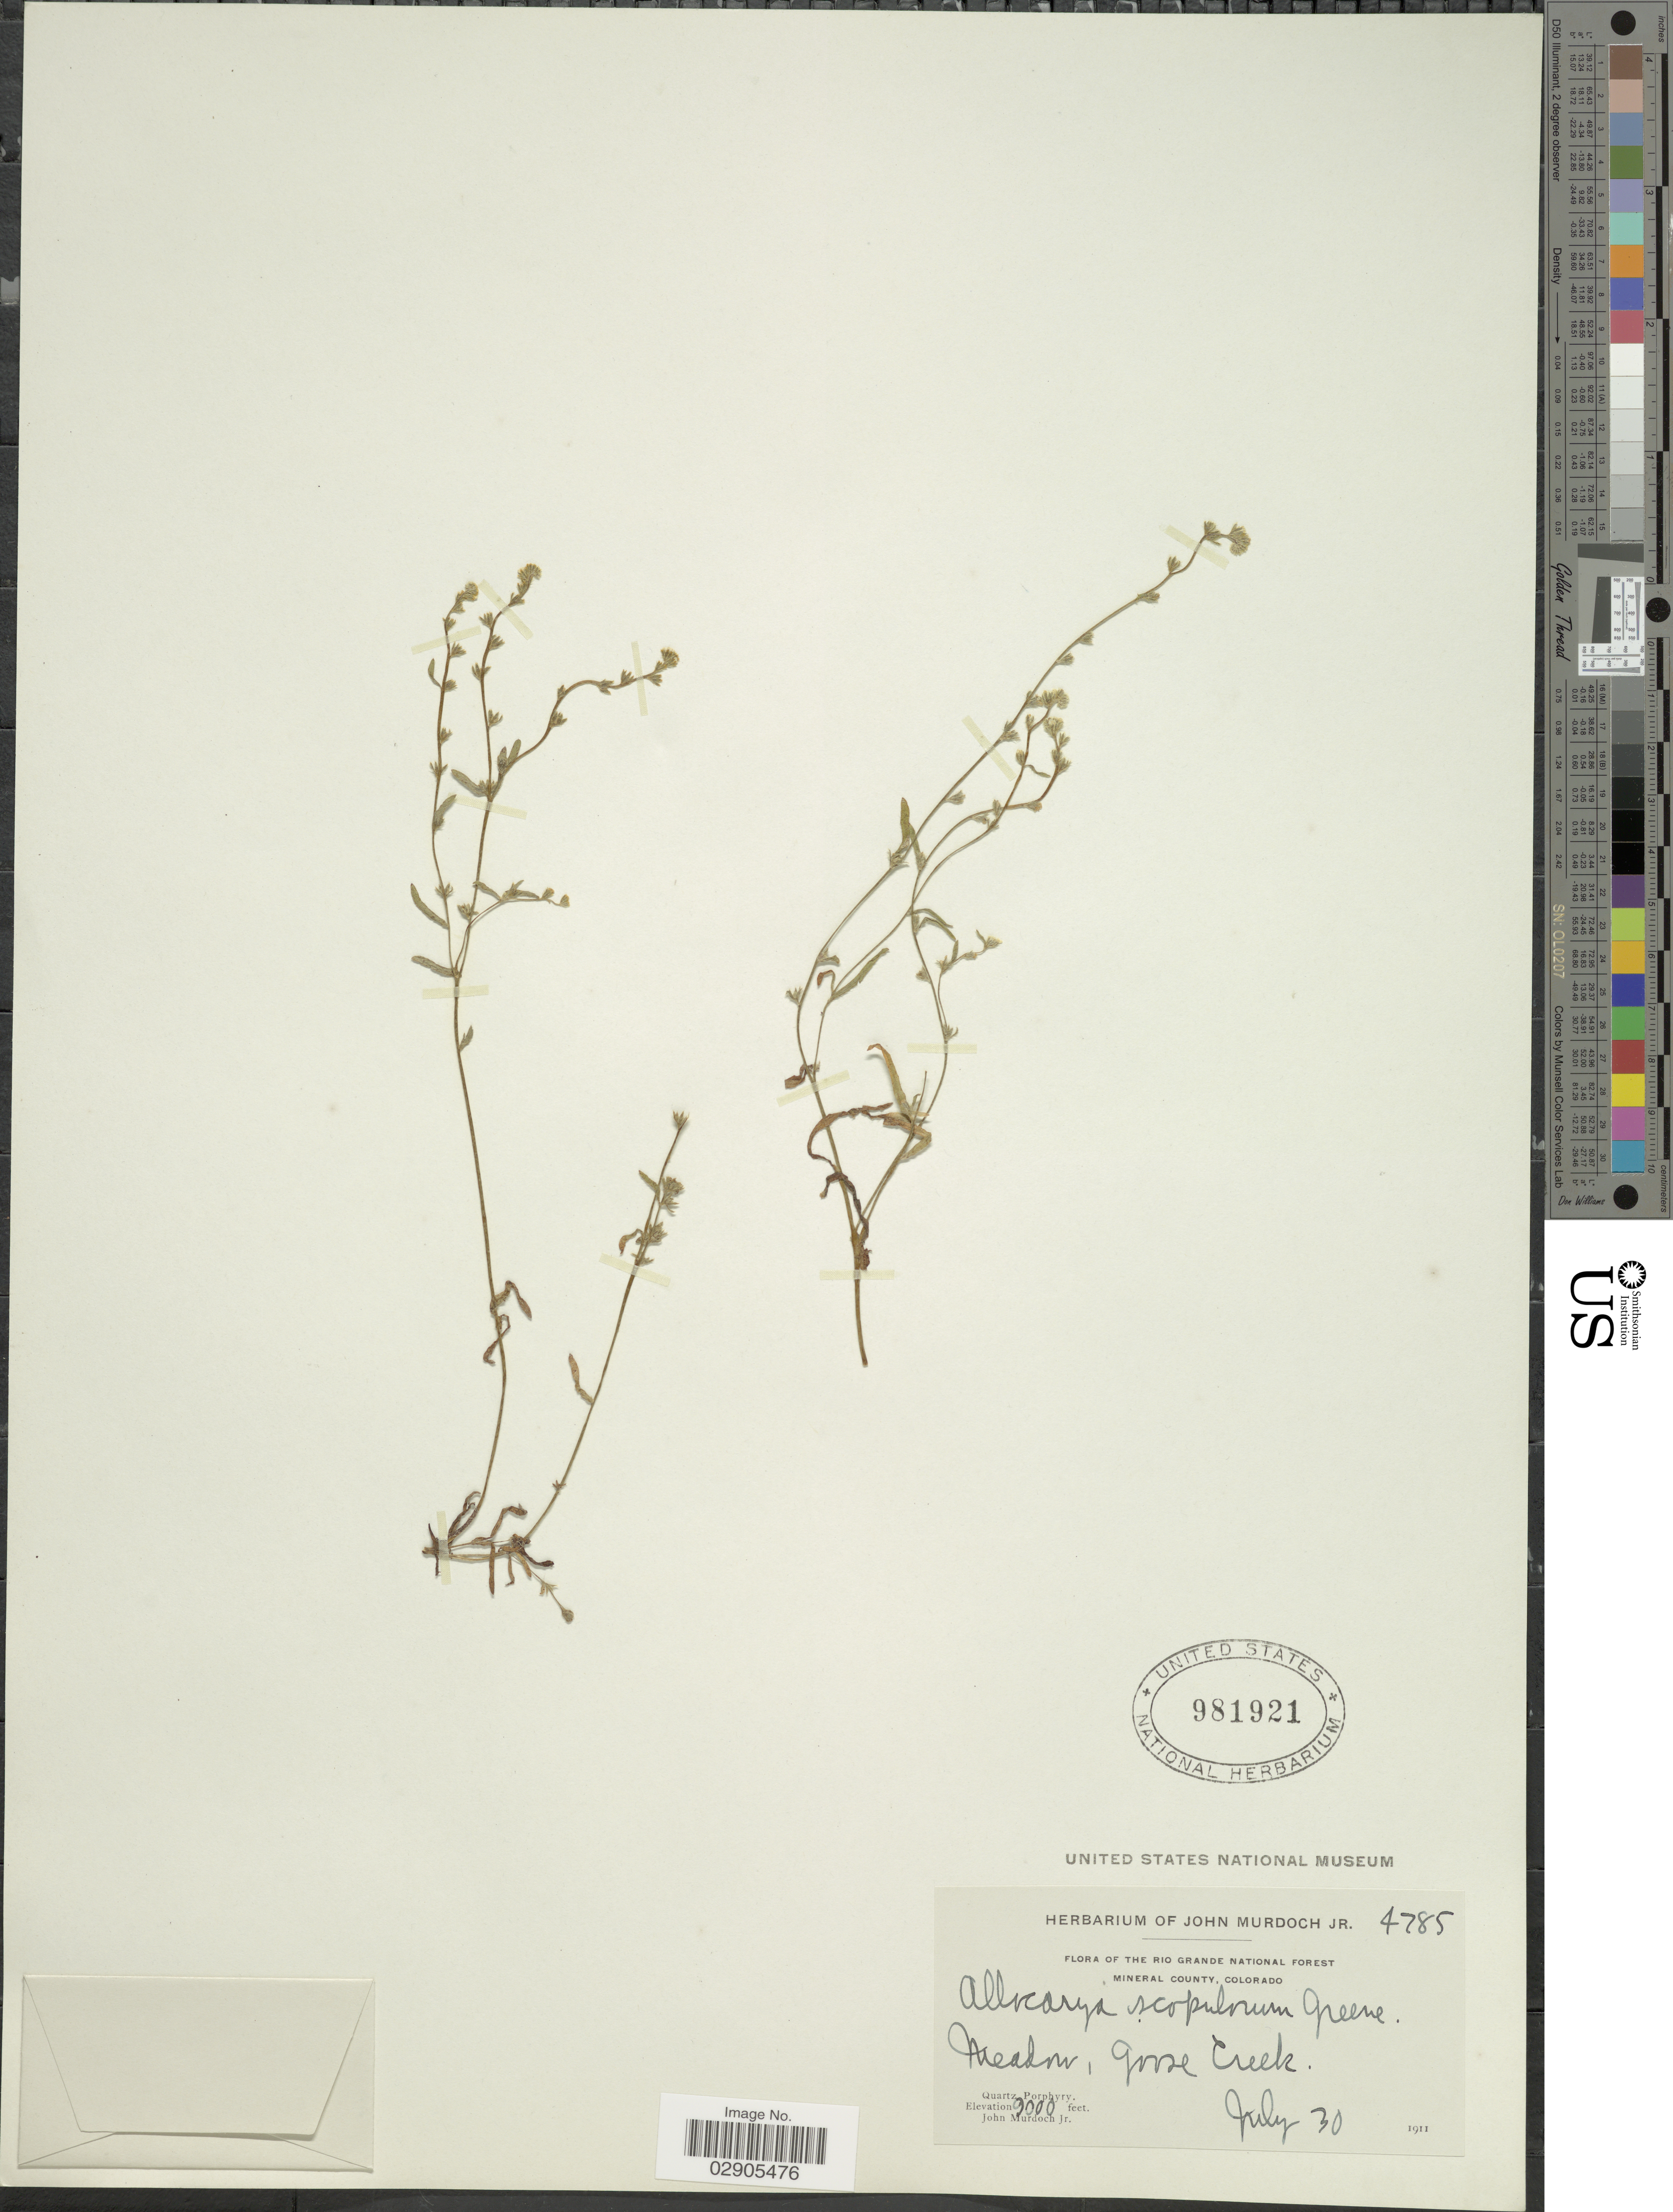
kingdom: Plantae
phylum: Tracheophyta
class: Magnoliopsida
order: Boraginales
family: Boraginaceae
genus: Allocarya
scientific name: Allocarya sp.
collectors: J. Murdoch Jr.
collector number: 4785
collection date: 1911-07-30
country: United States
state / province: Colorado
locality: Rio Grande National Forest. Mineral County. Meadow, Goose Creek. Quartz Porphyry.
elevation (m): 2743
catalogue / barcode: US 981921